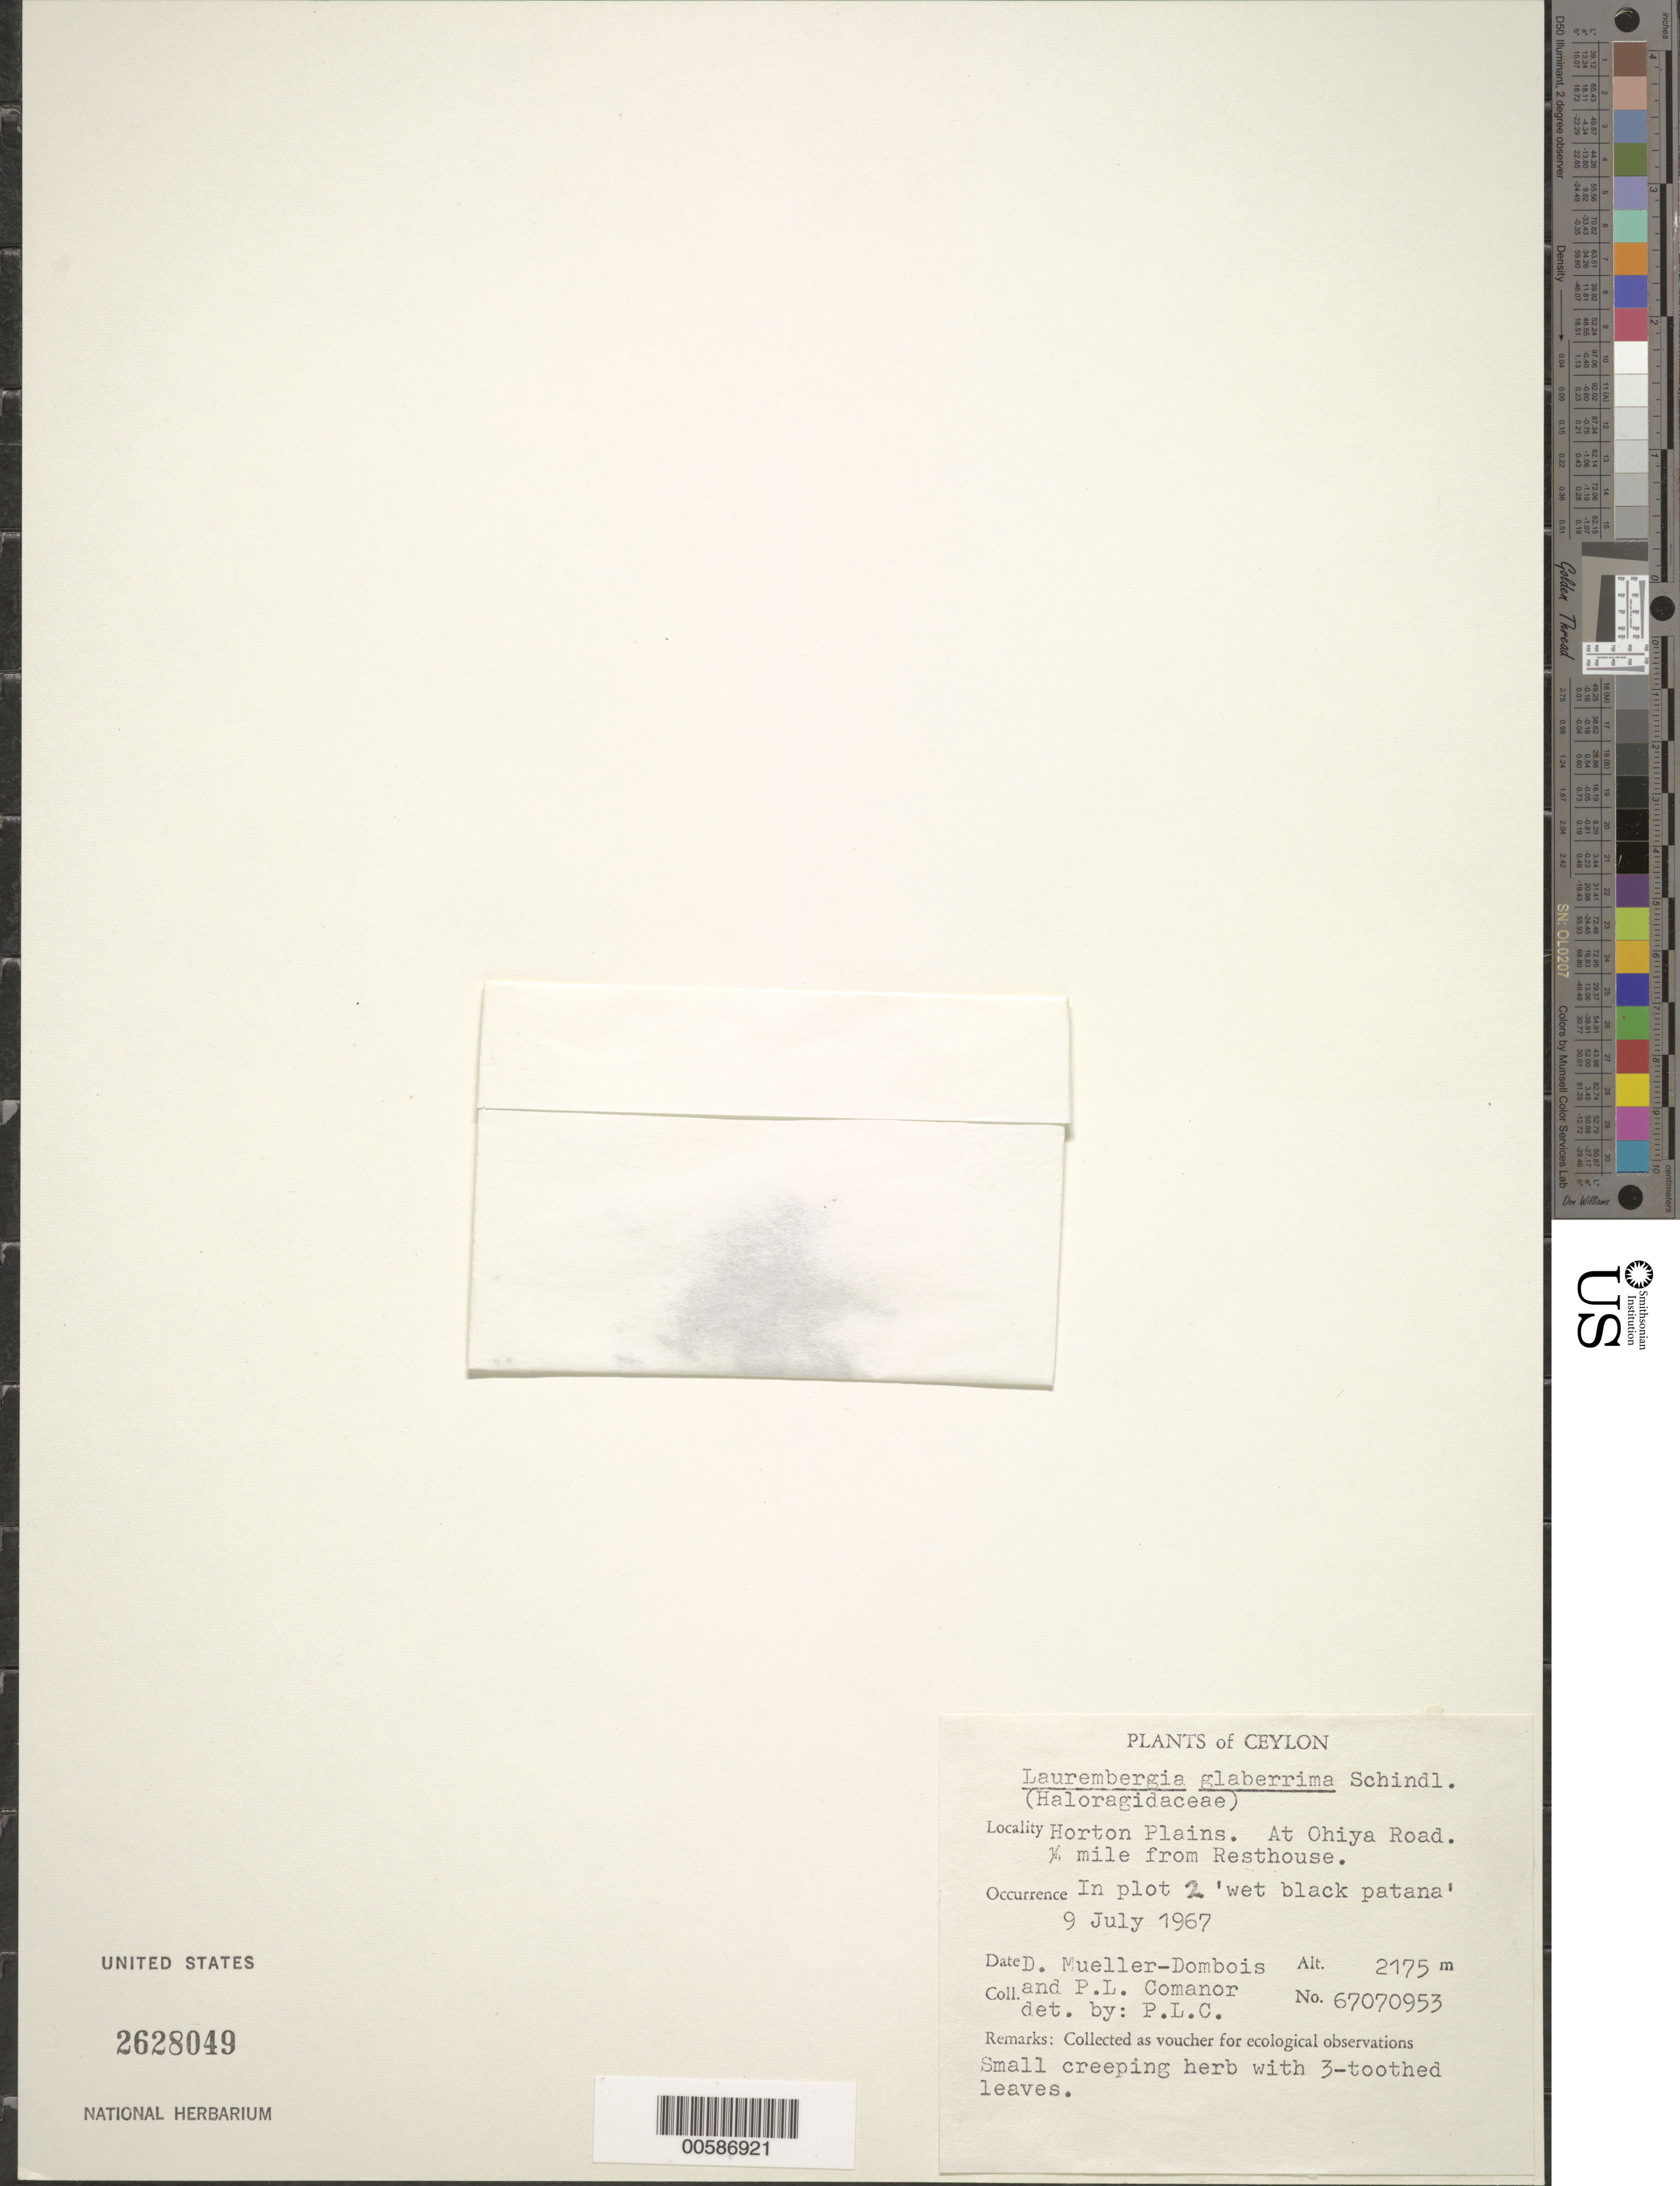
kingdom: Plantae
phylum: Tracheophyta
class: Magnoliopsida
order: Saxifragales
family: Haloragaceae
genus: Laurembergia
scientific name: Laurembergia glaberrima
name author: Schindl.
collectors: D. Mueller-Dombois & P. Comanor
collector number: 67070953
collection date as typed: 09 Jul 1967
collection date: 1967-07-09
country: Sri Lanka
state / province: Central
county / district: Nuwara Eliya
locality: Horton Plains, Ohiya road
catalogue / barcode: US 2628049